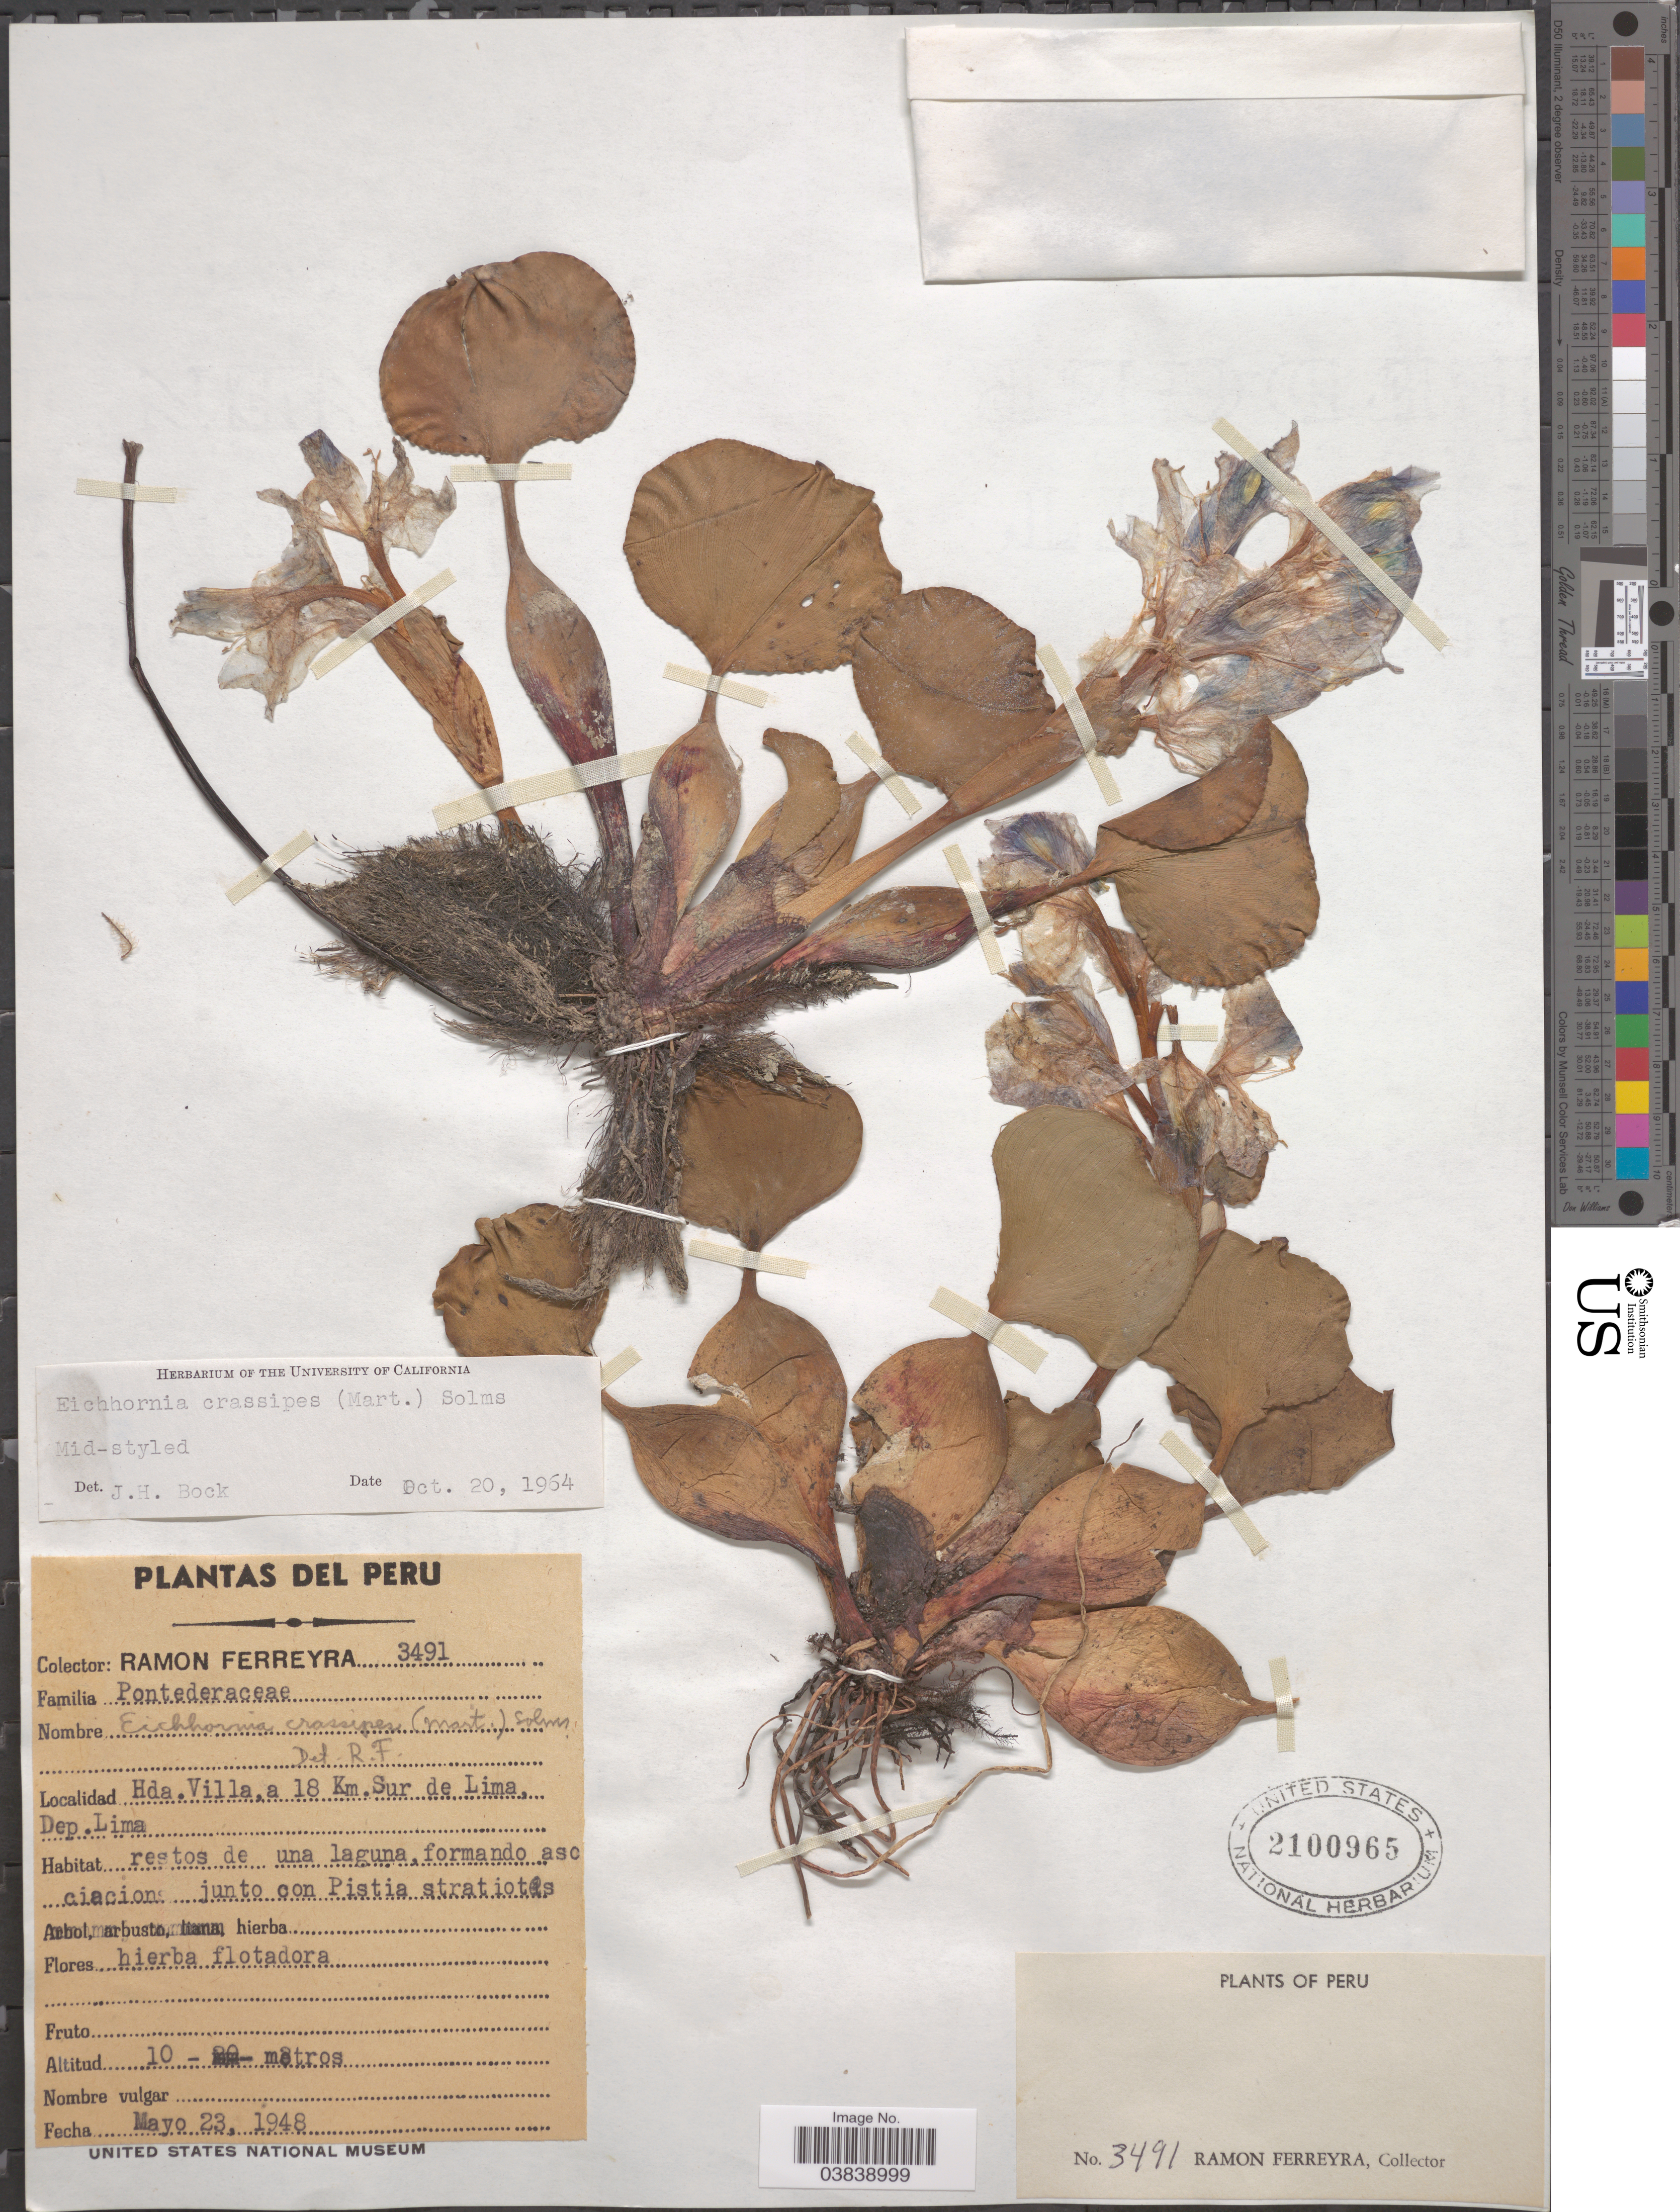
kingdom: Plantae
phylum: Tracheophyta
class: Liliopsida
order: Commelinales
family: Pontederiaceae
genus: Eichhornia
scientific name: Eichhornia crassipes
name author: (Mart.) Solms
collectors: R. A. Ferreyra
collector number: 3491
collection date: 1948-05-23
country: Peru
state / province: Lima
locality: Hda. Villa, a 18 Km. Sur de Lima, Dep. Lima.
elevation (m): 10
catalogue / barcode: US 2100965